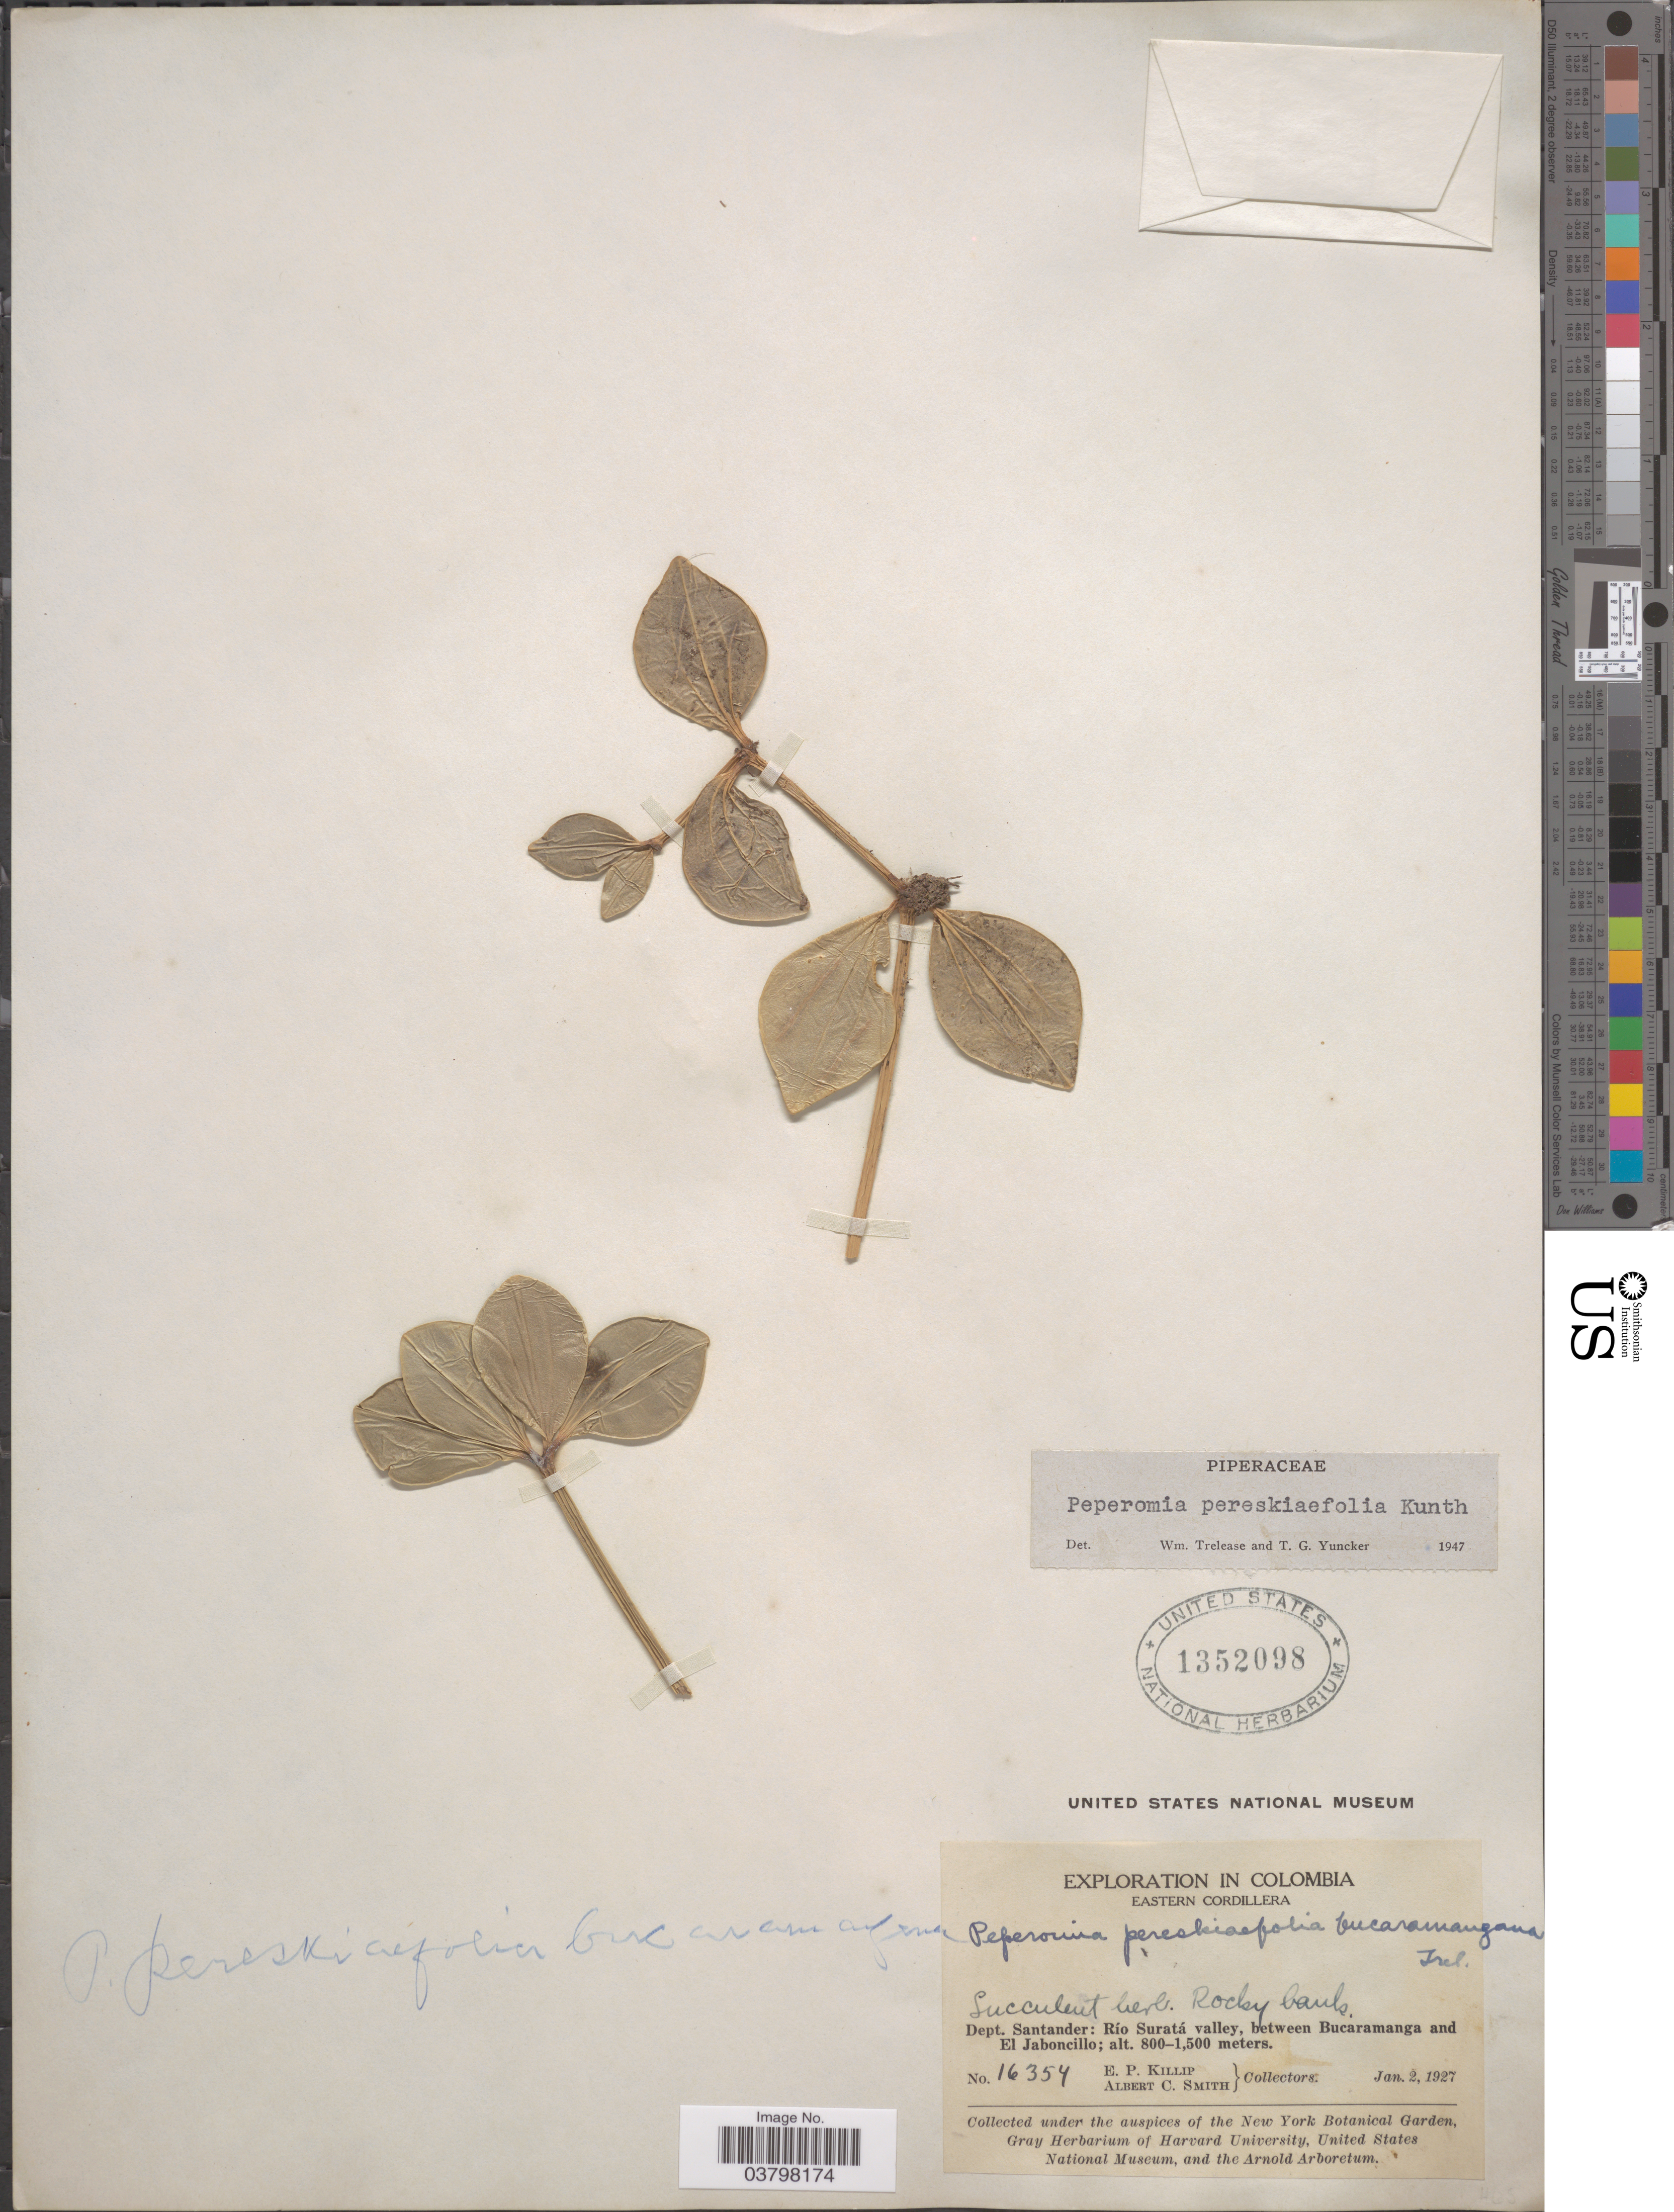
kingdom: Plantae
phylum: Tracheophyta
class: Magnoliopsida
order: Piperales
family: Piperaceae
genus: Peperomia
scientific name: Peperomia pereskiifolia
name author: (Jacq.) Kunth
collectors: E. P. Killip & A. C. Smith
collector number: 16354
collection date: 1927-01-02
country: Colombia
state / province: Santander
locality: Eastern Cordillera. Dept. Santander: Río Suratá valley, between Bucaramanga and El Jaboncillo.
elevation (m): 800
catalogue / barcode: US 1352098